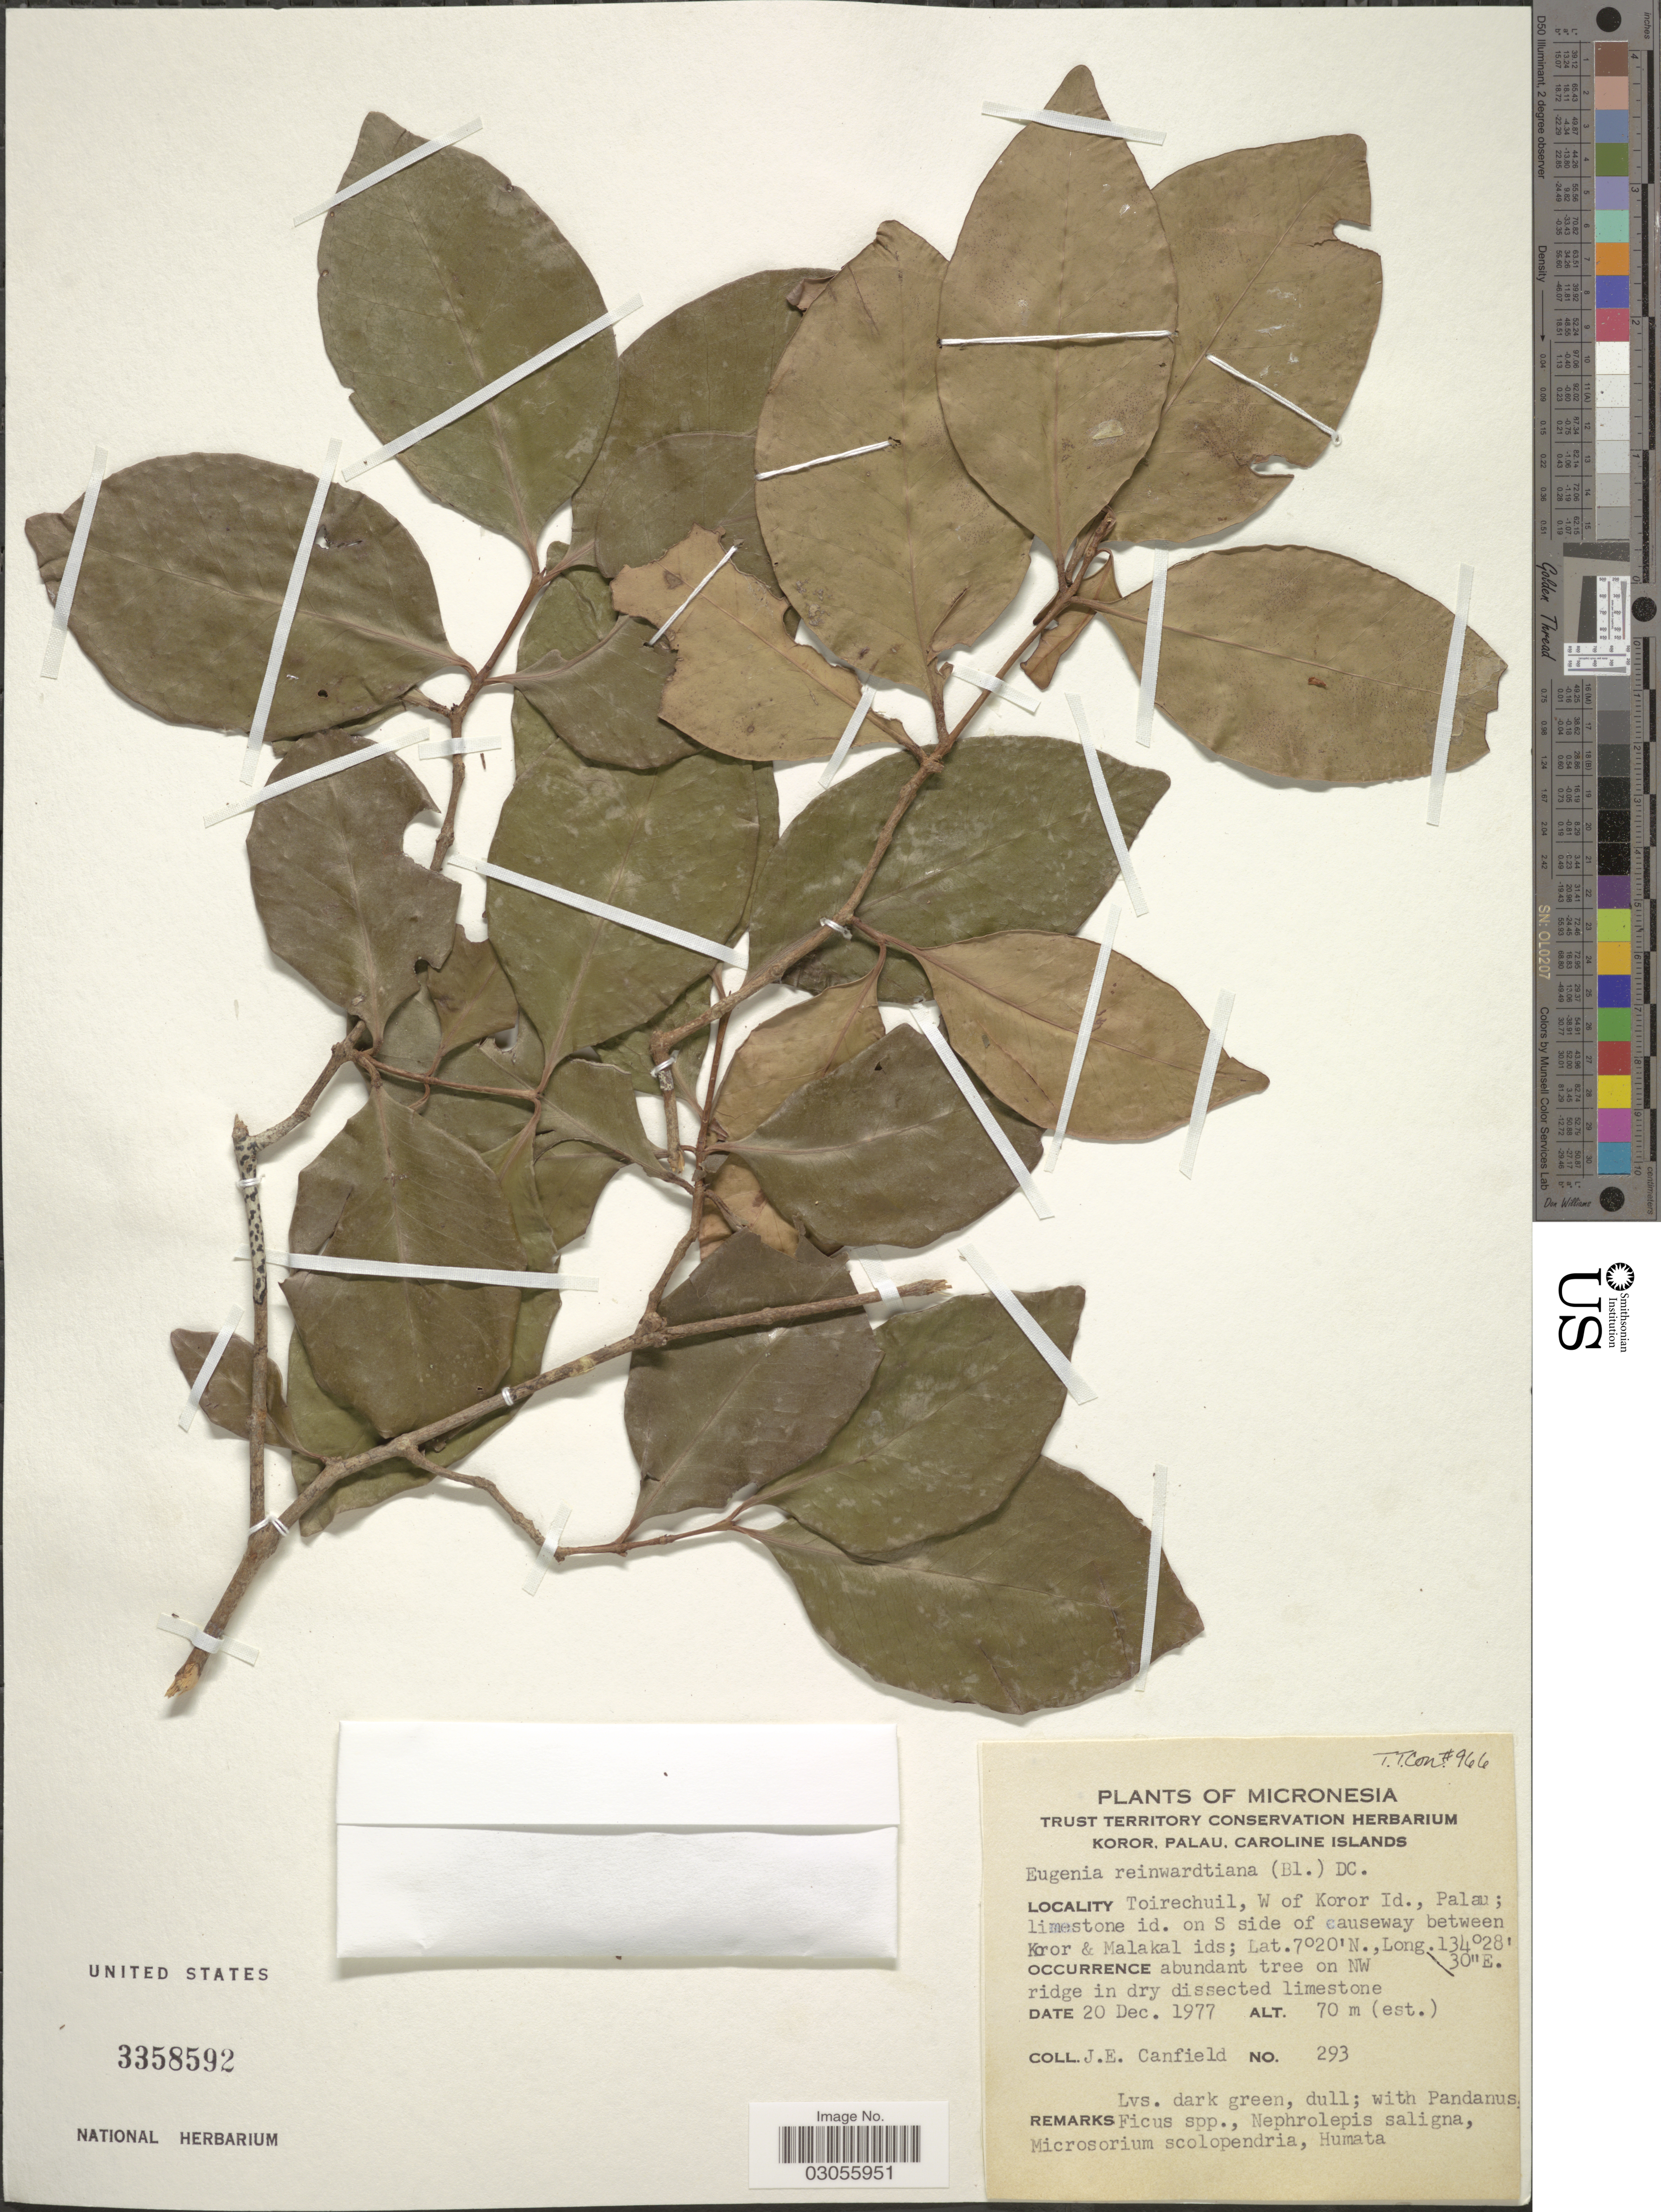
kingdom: Plantae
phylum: Tracheophyta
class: Magnoliopsida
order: Myrtales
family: Myrtaceae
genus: Eugenia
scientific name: Eugenia reinwardtiana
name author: (Blume) DC.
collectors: J. E. Canfield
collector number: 293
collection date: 1977-12-20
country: Palau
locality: Micronesia. Toirechuil, W of Koror Id., Palau; limestone id. on S side of causeway between Koror & Malakal ids.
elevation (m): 70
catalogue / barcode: US 3358592